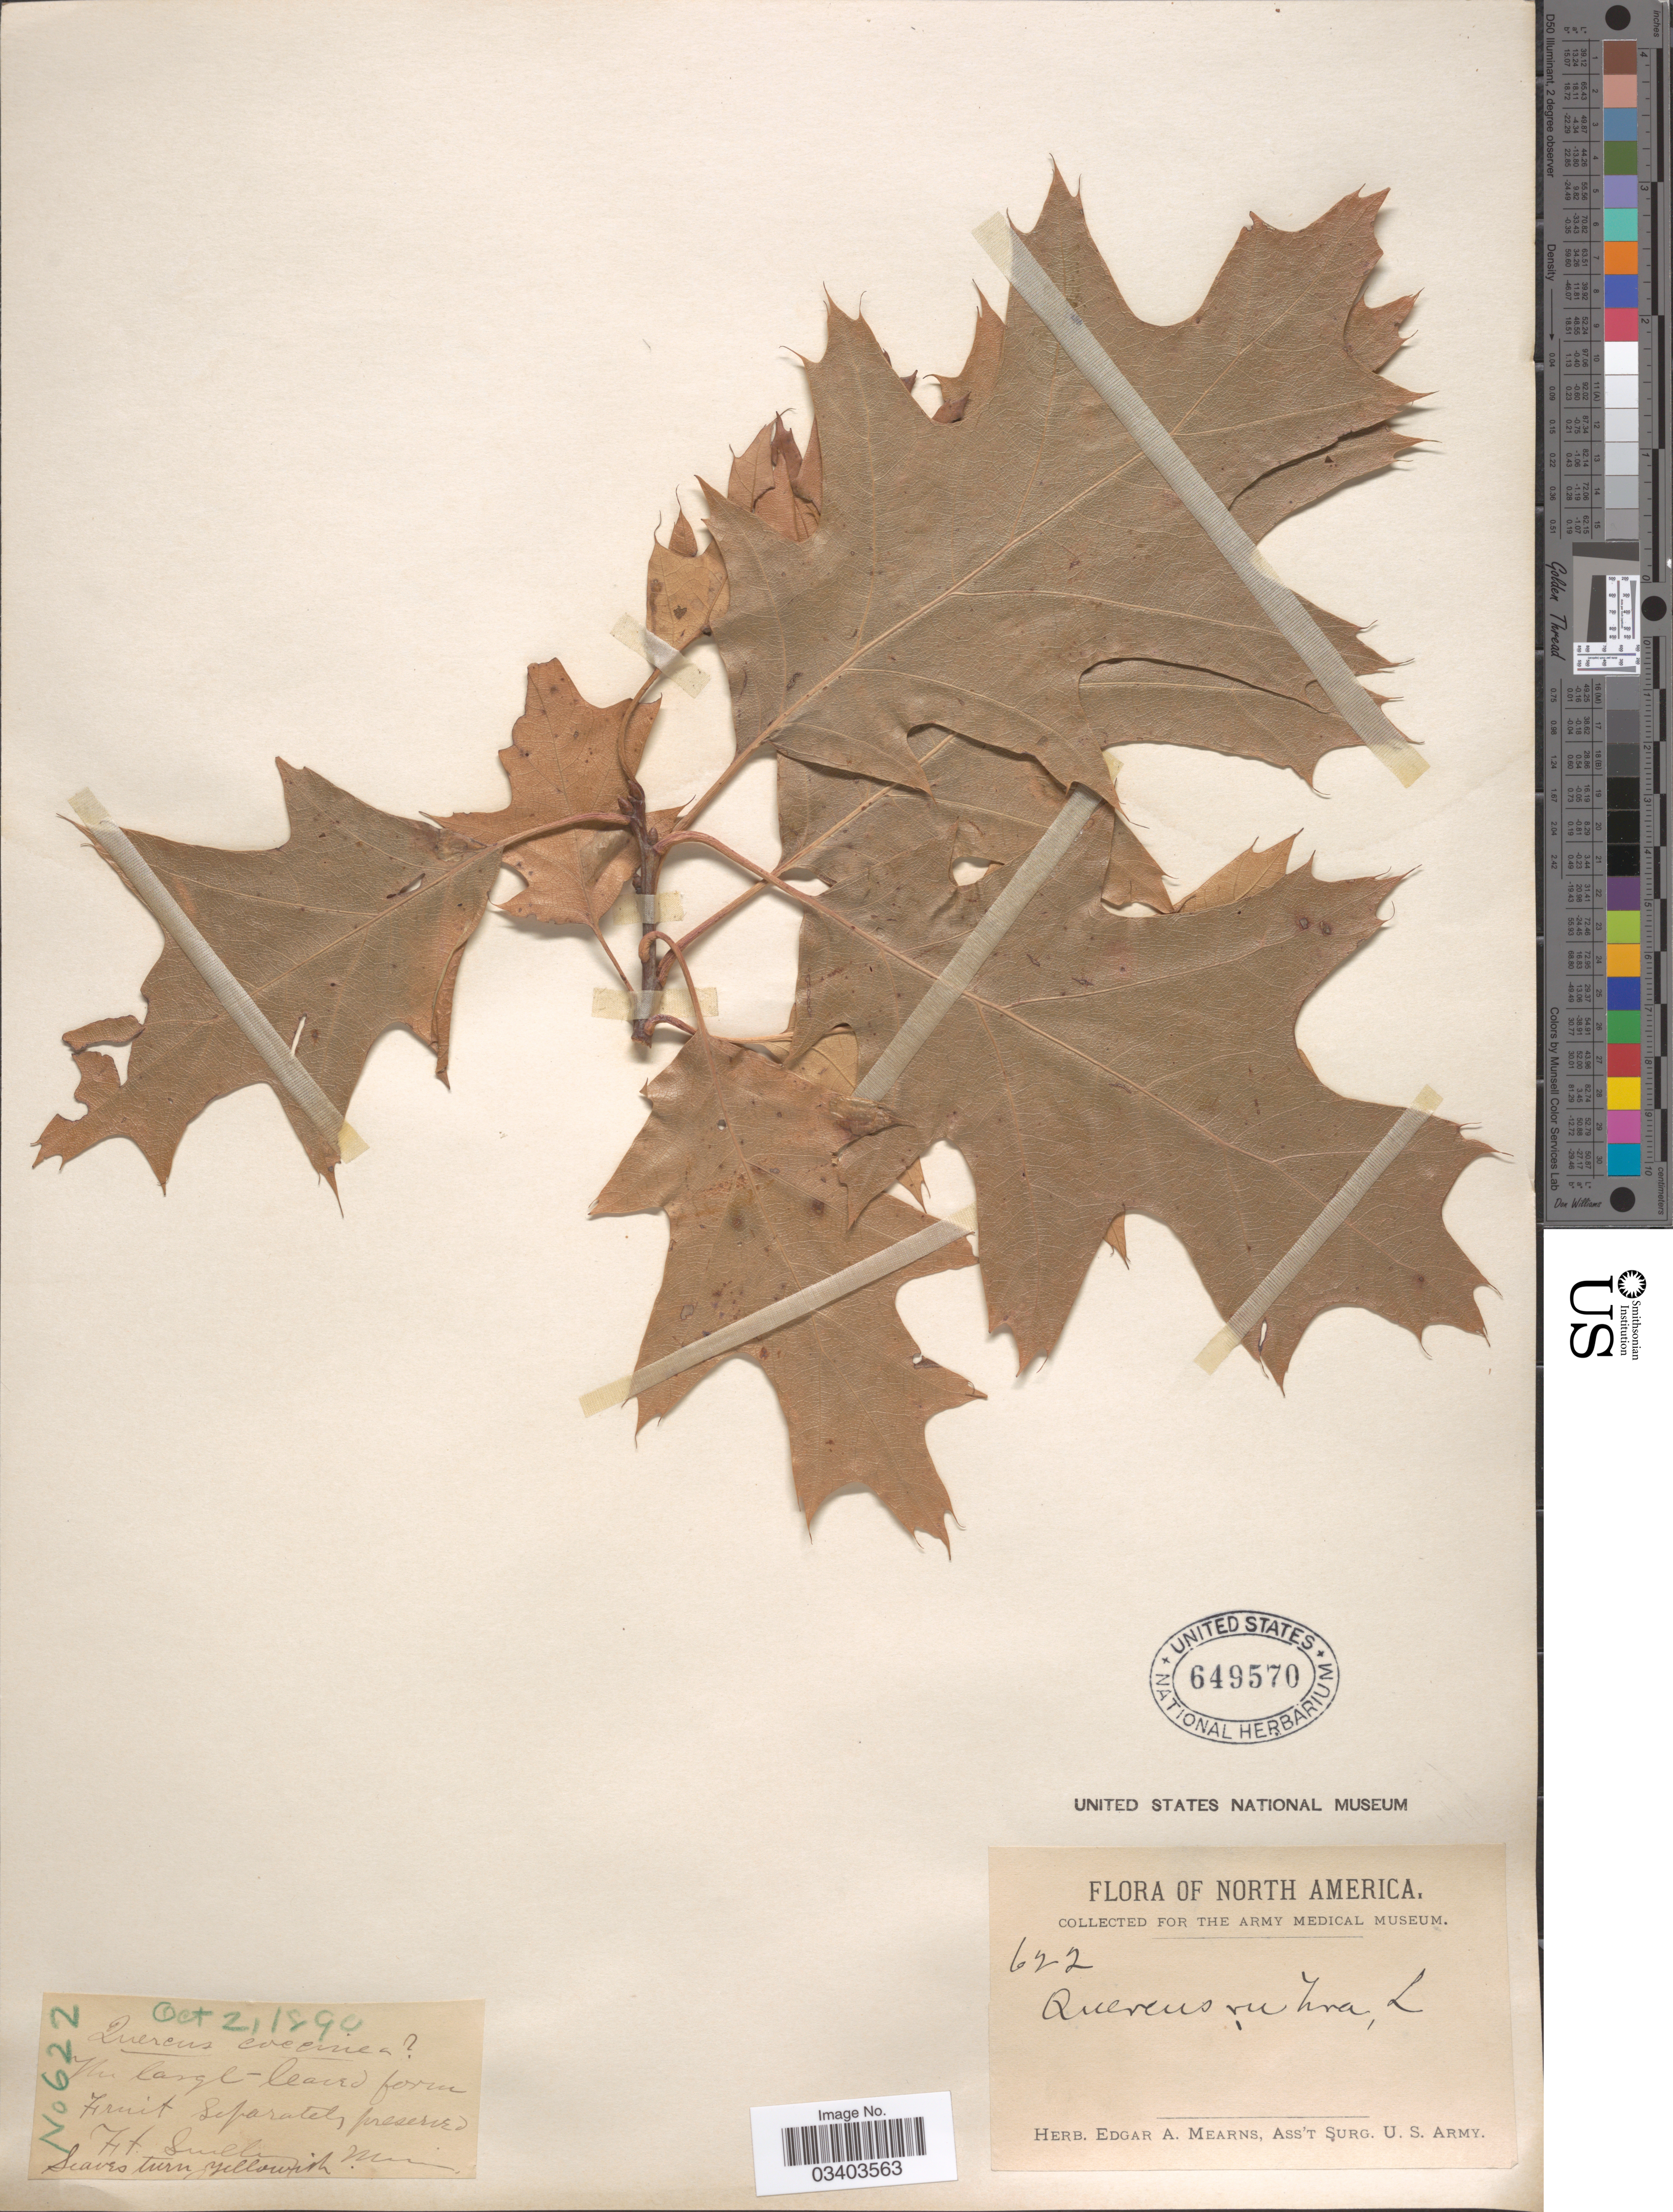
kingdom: Plantae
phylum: Tracheophyta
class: Magnoliopsida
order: Fagales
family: Fagaceae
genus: Quercus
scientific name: Quercus borealis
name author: F. Michx.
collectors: ex herb. Edgar A. Mearns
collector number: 622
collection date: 1890-10-02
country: United States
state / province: Minnesota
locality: Ft. Snelling.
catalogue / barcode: US 649570